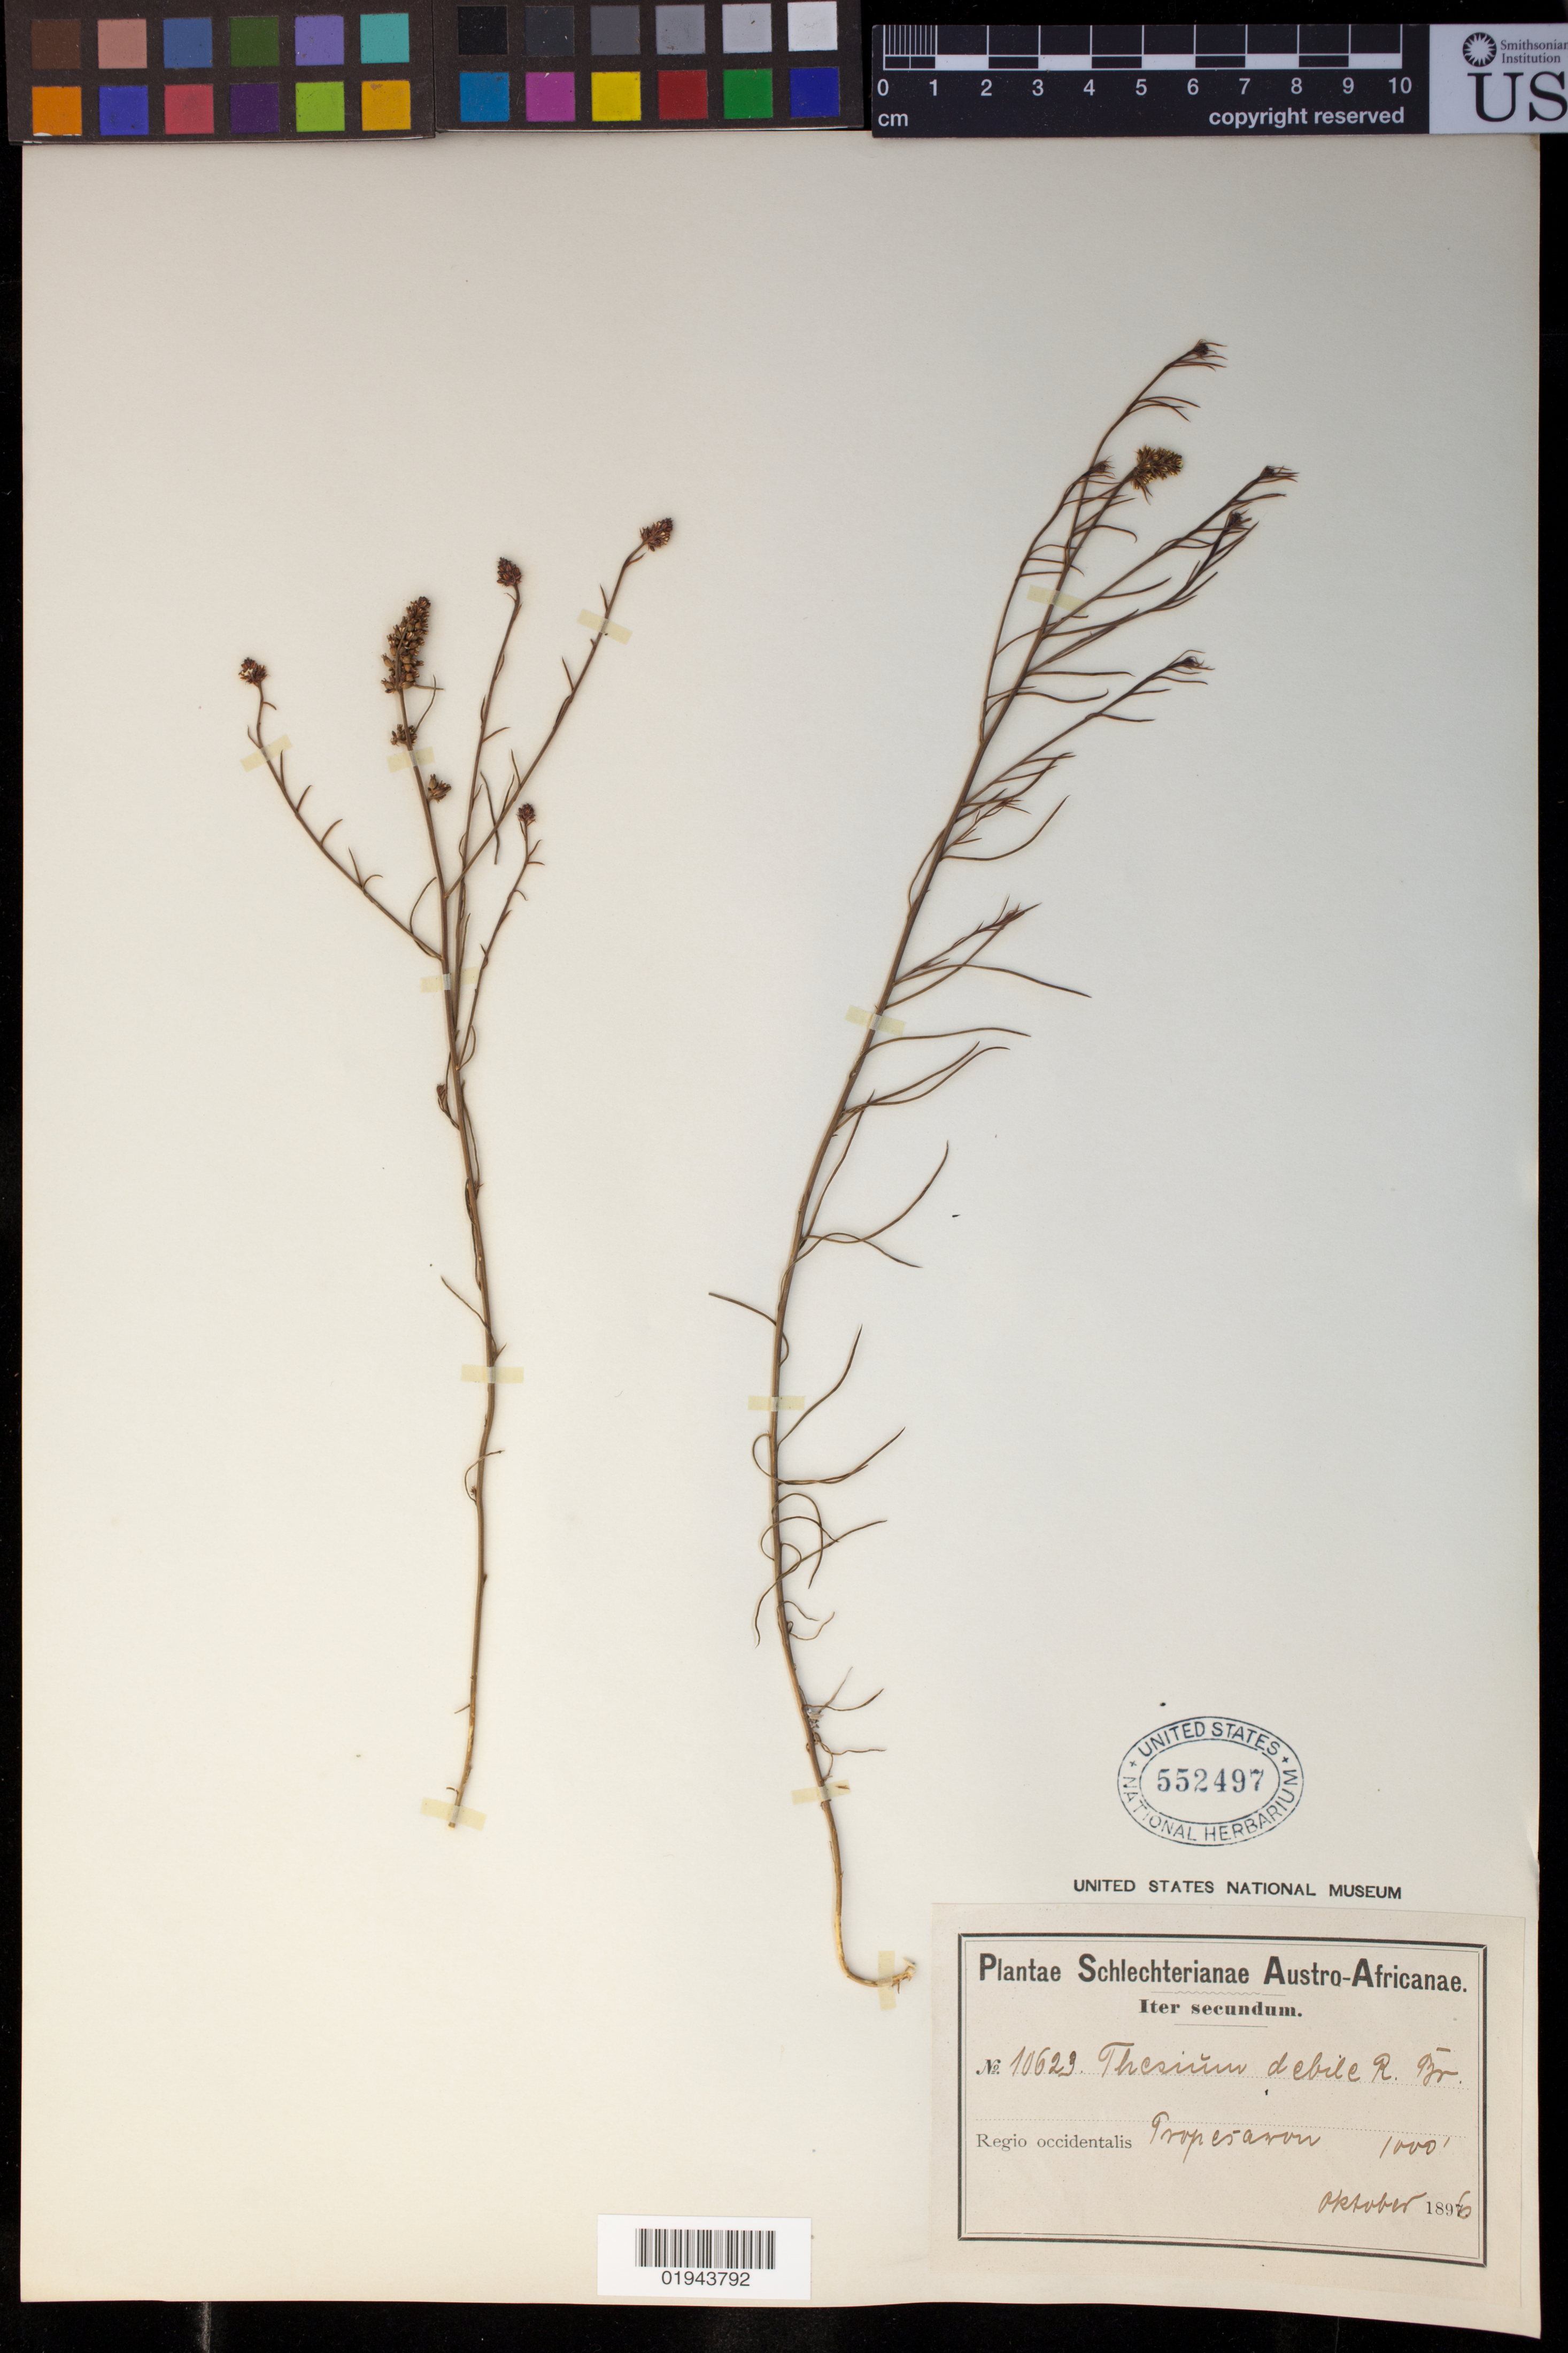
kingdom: Plantae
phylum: Tracheophyta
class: Magnoliopsida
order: Santalales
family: Thesiaceae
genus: Thesium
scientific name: Thesium debile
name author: R. Br. ex Spreng.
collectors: F. R. R. Schlechter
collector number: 10623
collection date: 1896-10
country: South Africa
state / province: Western Cape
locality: Prope saron [Saron]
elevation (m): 305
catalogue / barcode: US 552497